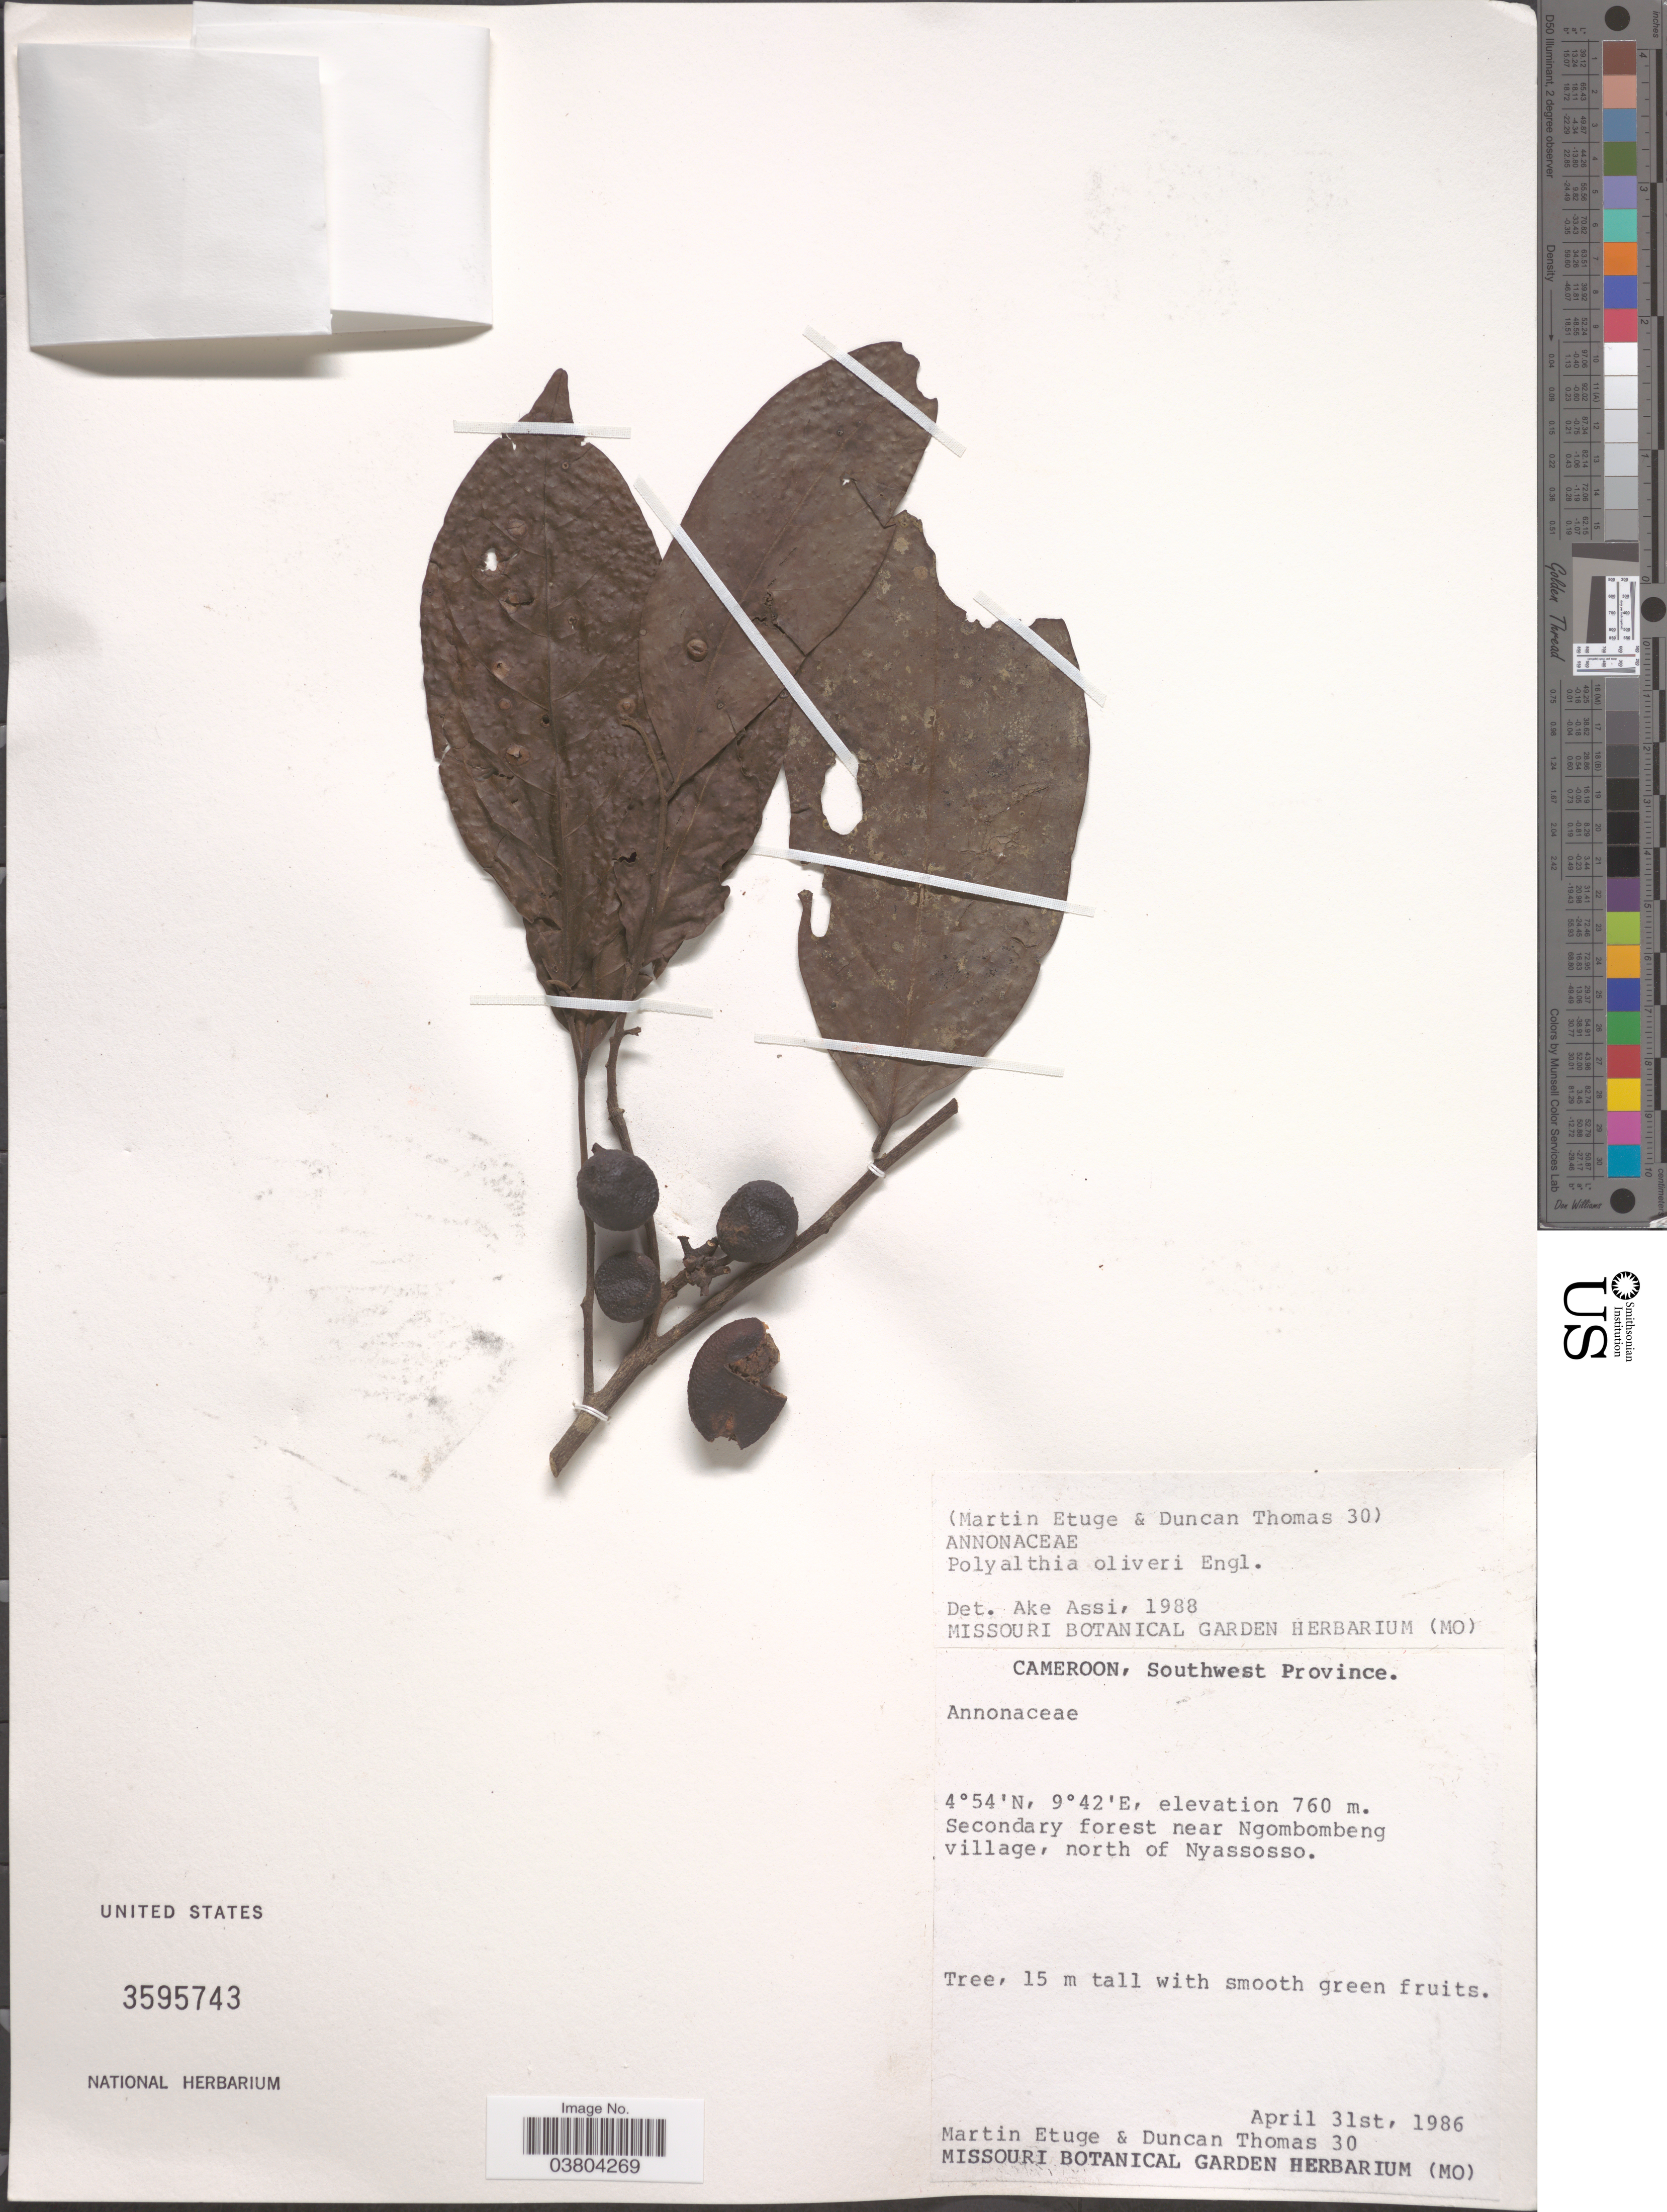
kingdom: Plantae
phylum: Tracheophyta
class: Magnoliopsida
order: Magnoliales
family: Annonaceae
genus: Greenwayodendron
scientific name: Greenwayodendron suaveolens var. gabonica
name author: (Engl. & Diels) Verdc.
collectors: M. Etuge & D. W. Thomas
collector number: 30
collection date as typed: April 31st, 1986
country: Cameroon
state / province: Sud-Ouest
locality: Southwest Province. Secondary forest near Ngombombeng village, north of Nyassosso.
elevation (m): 760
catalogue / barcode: US 3595743